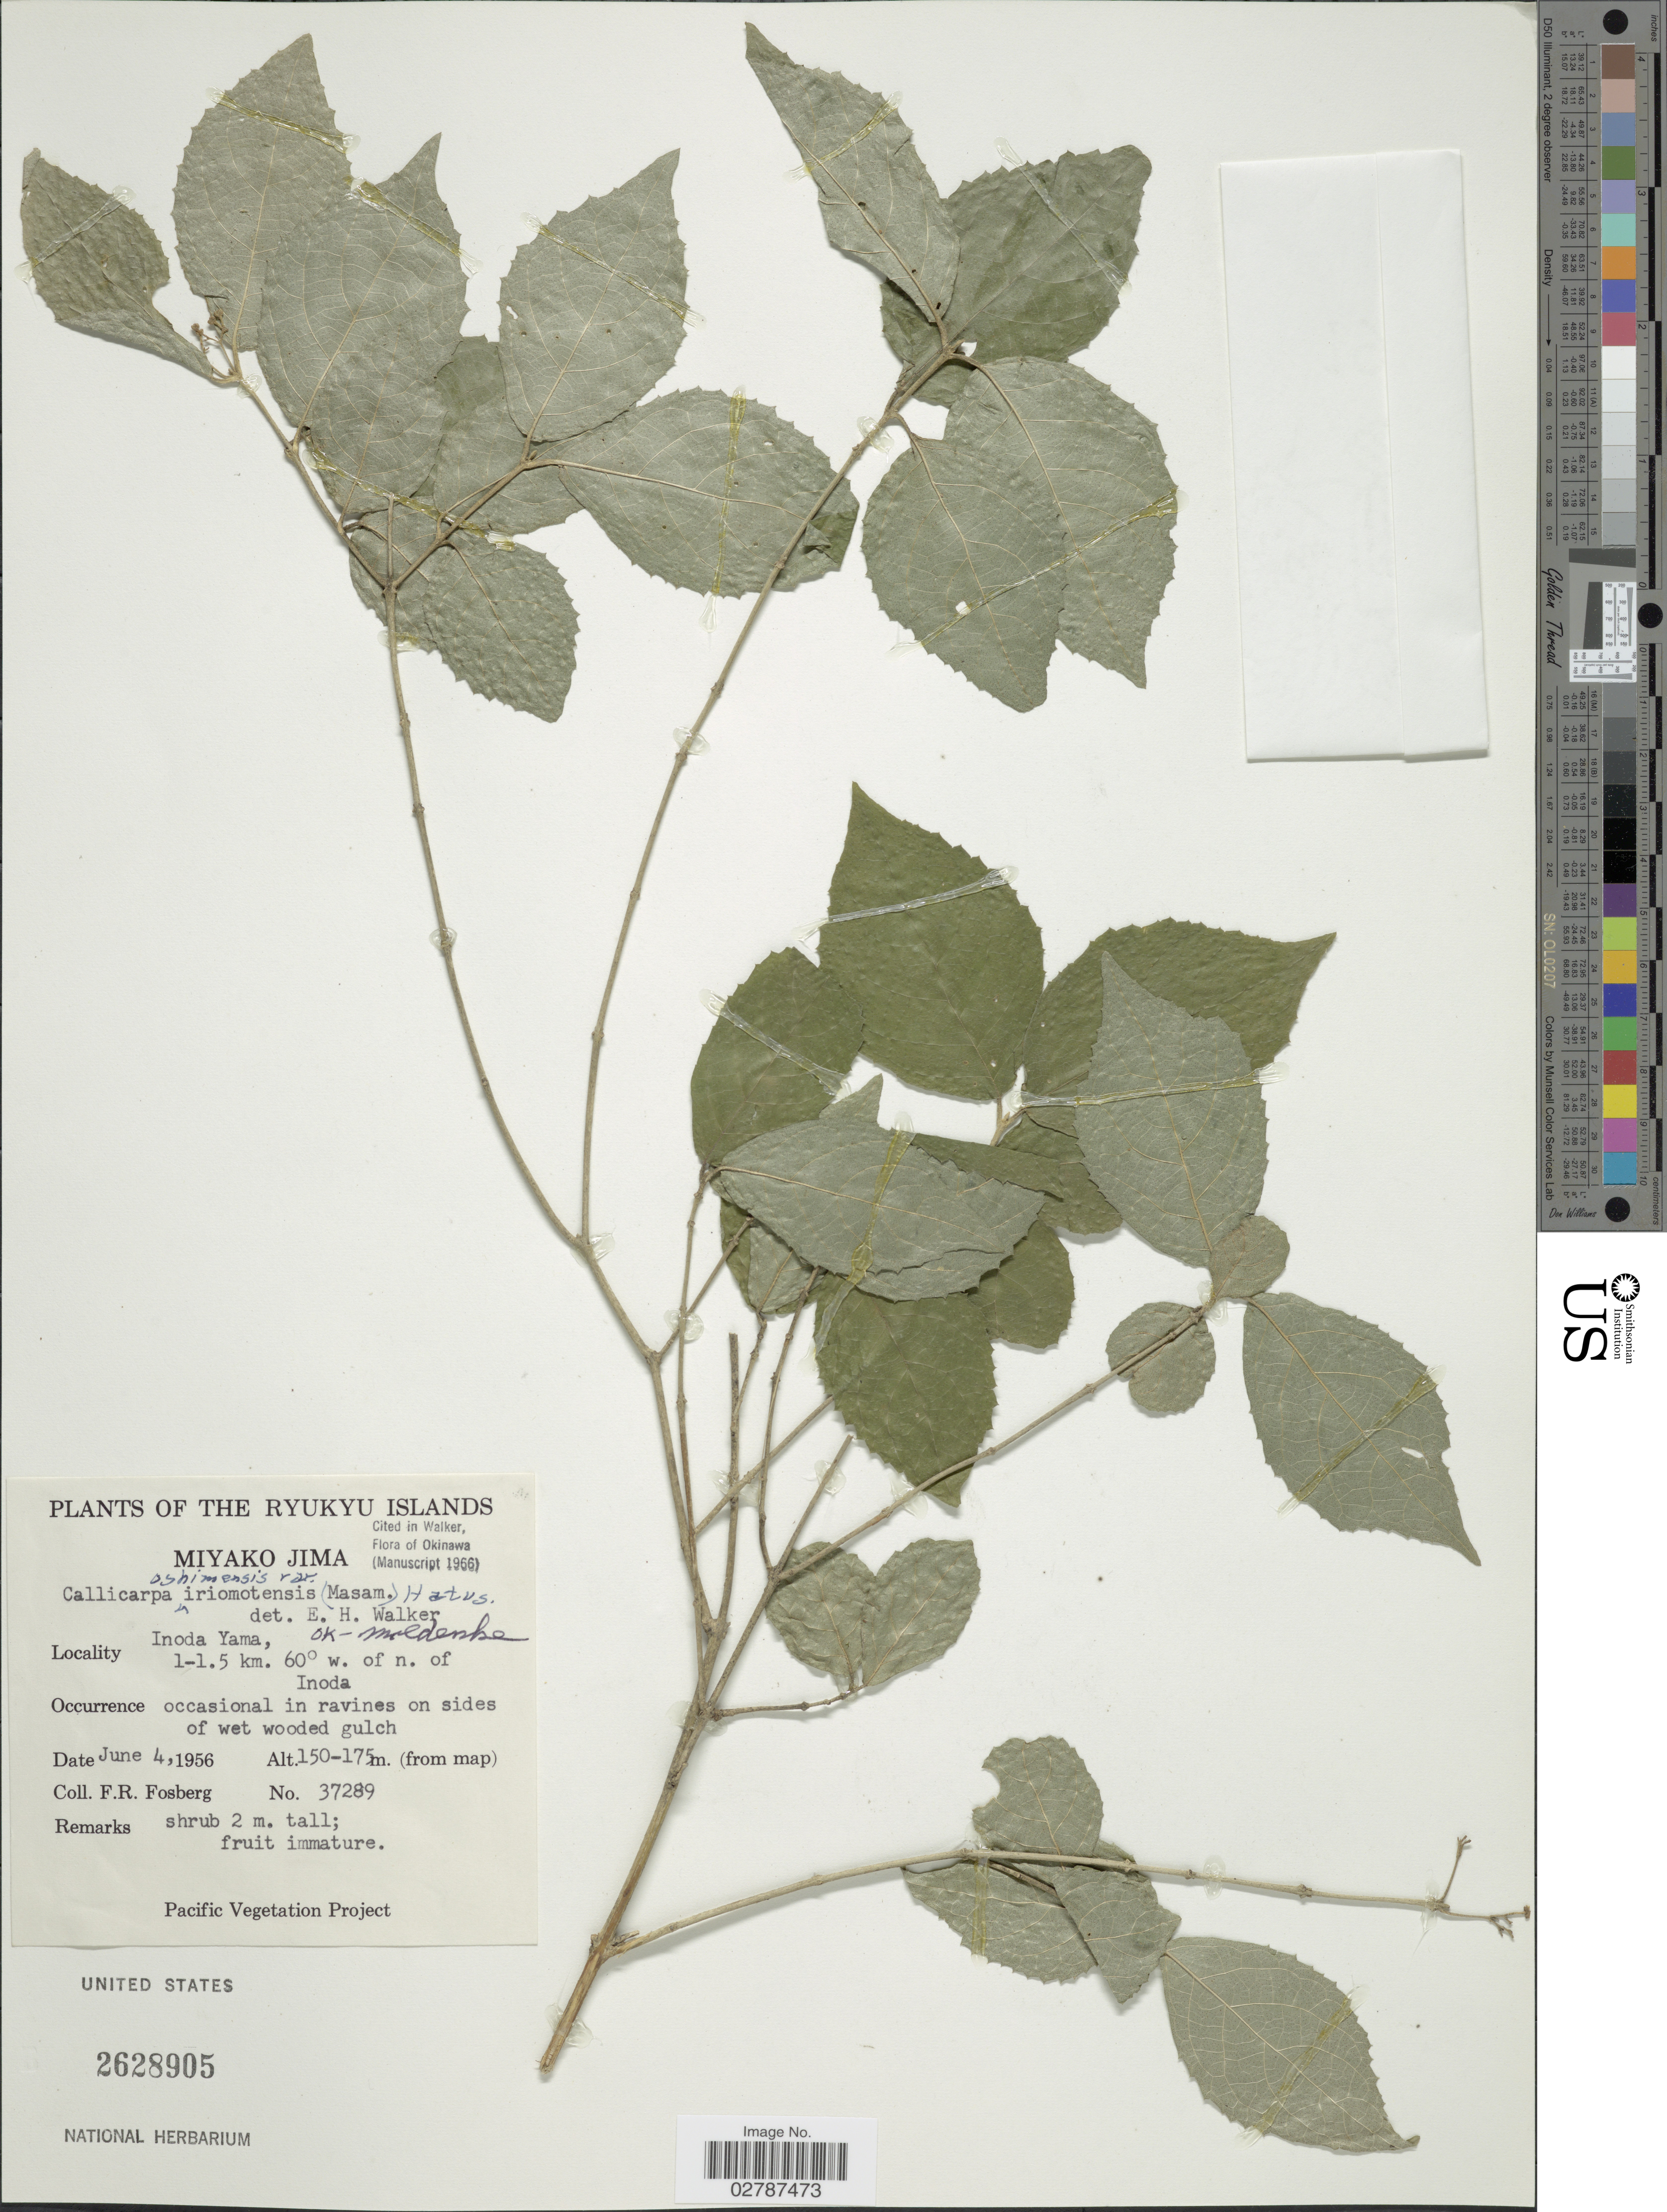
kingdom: Plantae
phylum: Tracheophyta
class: Magnoliopsida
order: Lamiales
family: Lamiaceae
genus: Callicarpa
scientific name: Callicarpa oshimensis var. iriomotensis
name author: (Nakai) Hatus.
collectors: F. R. Fosberg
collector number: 37289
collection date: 1956-06-04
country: Japan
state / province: Okinawa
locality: The Ryukyu Islands. Miyako Jima. Inoda Yama, 1-1.5 km. 60° w. of n. of Inoda.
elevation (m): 150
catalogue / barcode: US 2628905